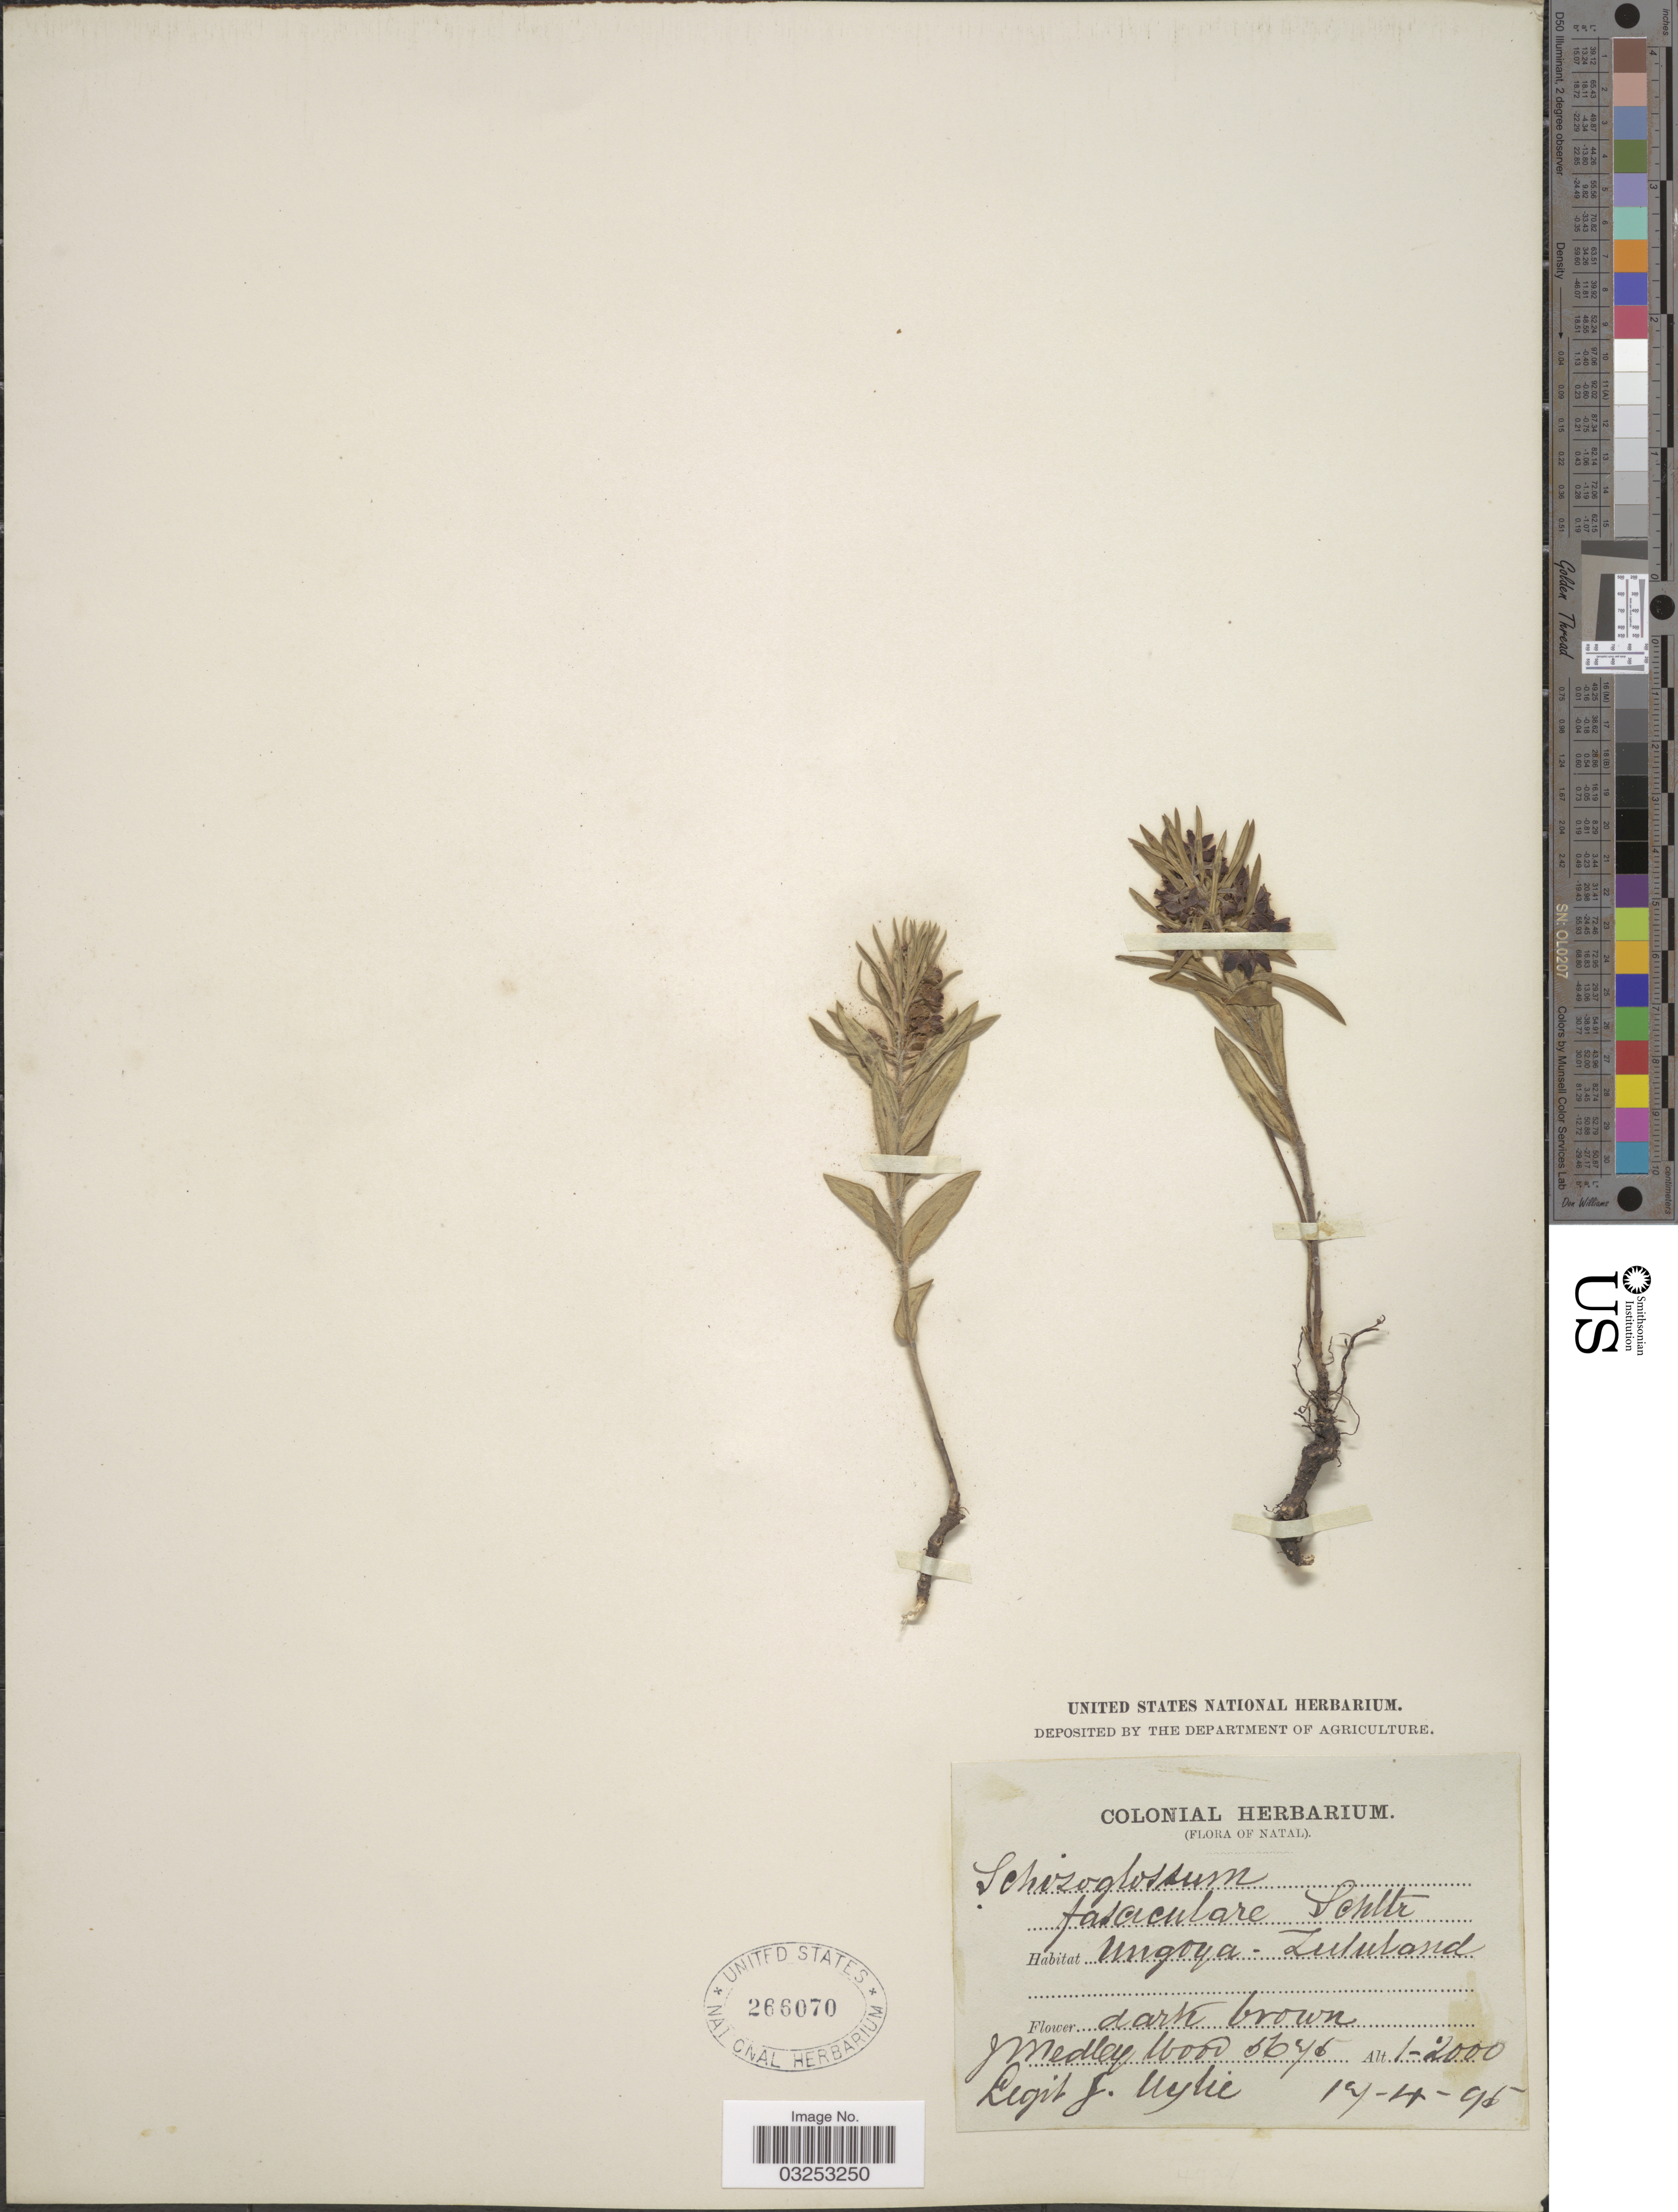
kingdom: Plantae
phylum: Tracheophyta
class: Magnoliopsida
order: Gentianales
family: Apocynaceae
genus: Schizoglossum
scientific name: Schizoglossum fasciculare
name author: (E. Mey.) Schltr.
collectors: J. Wylie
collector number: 5645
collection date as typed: Transcribed d/m/y: 17/2/95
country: South Africa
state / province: KwaZulu-Natal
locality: Natal. Ungoya - Zululand.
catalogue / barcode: US 266070